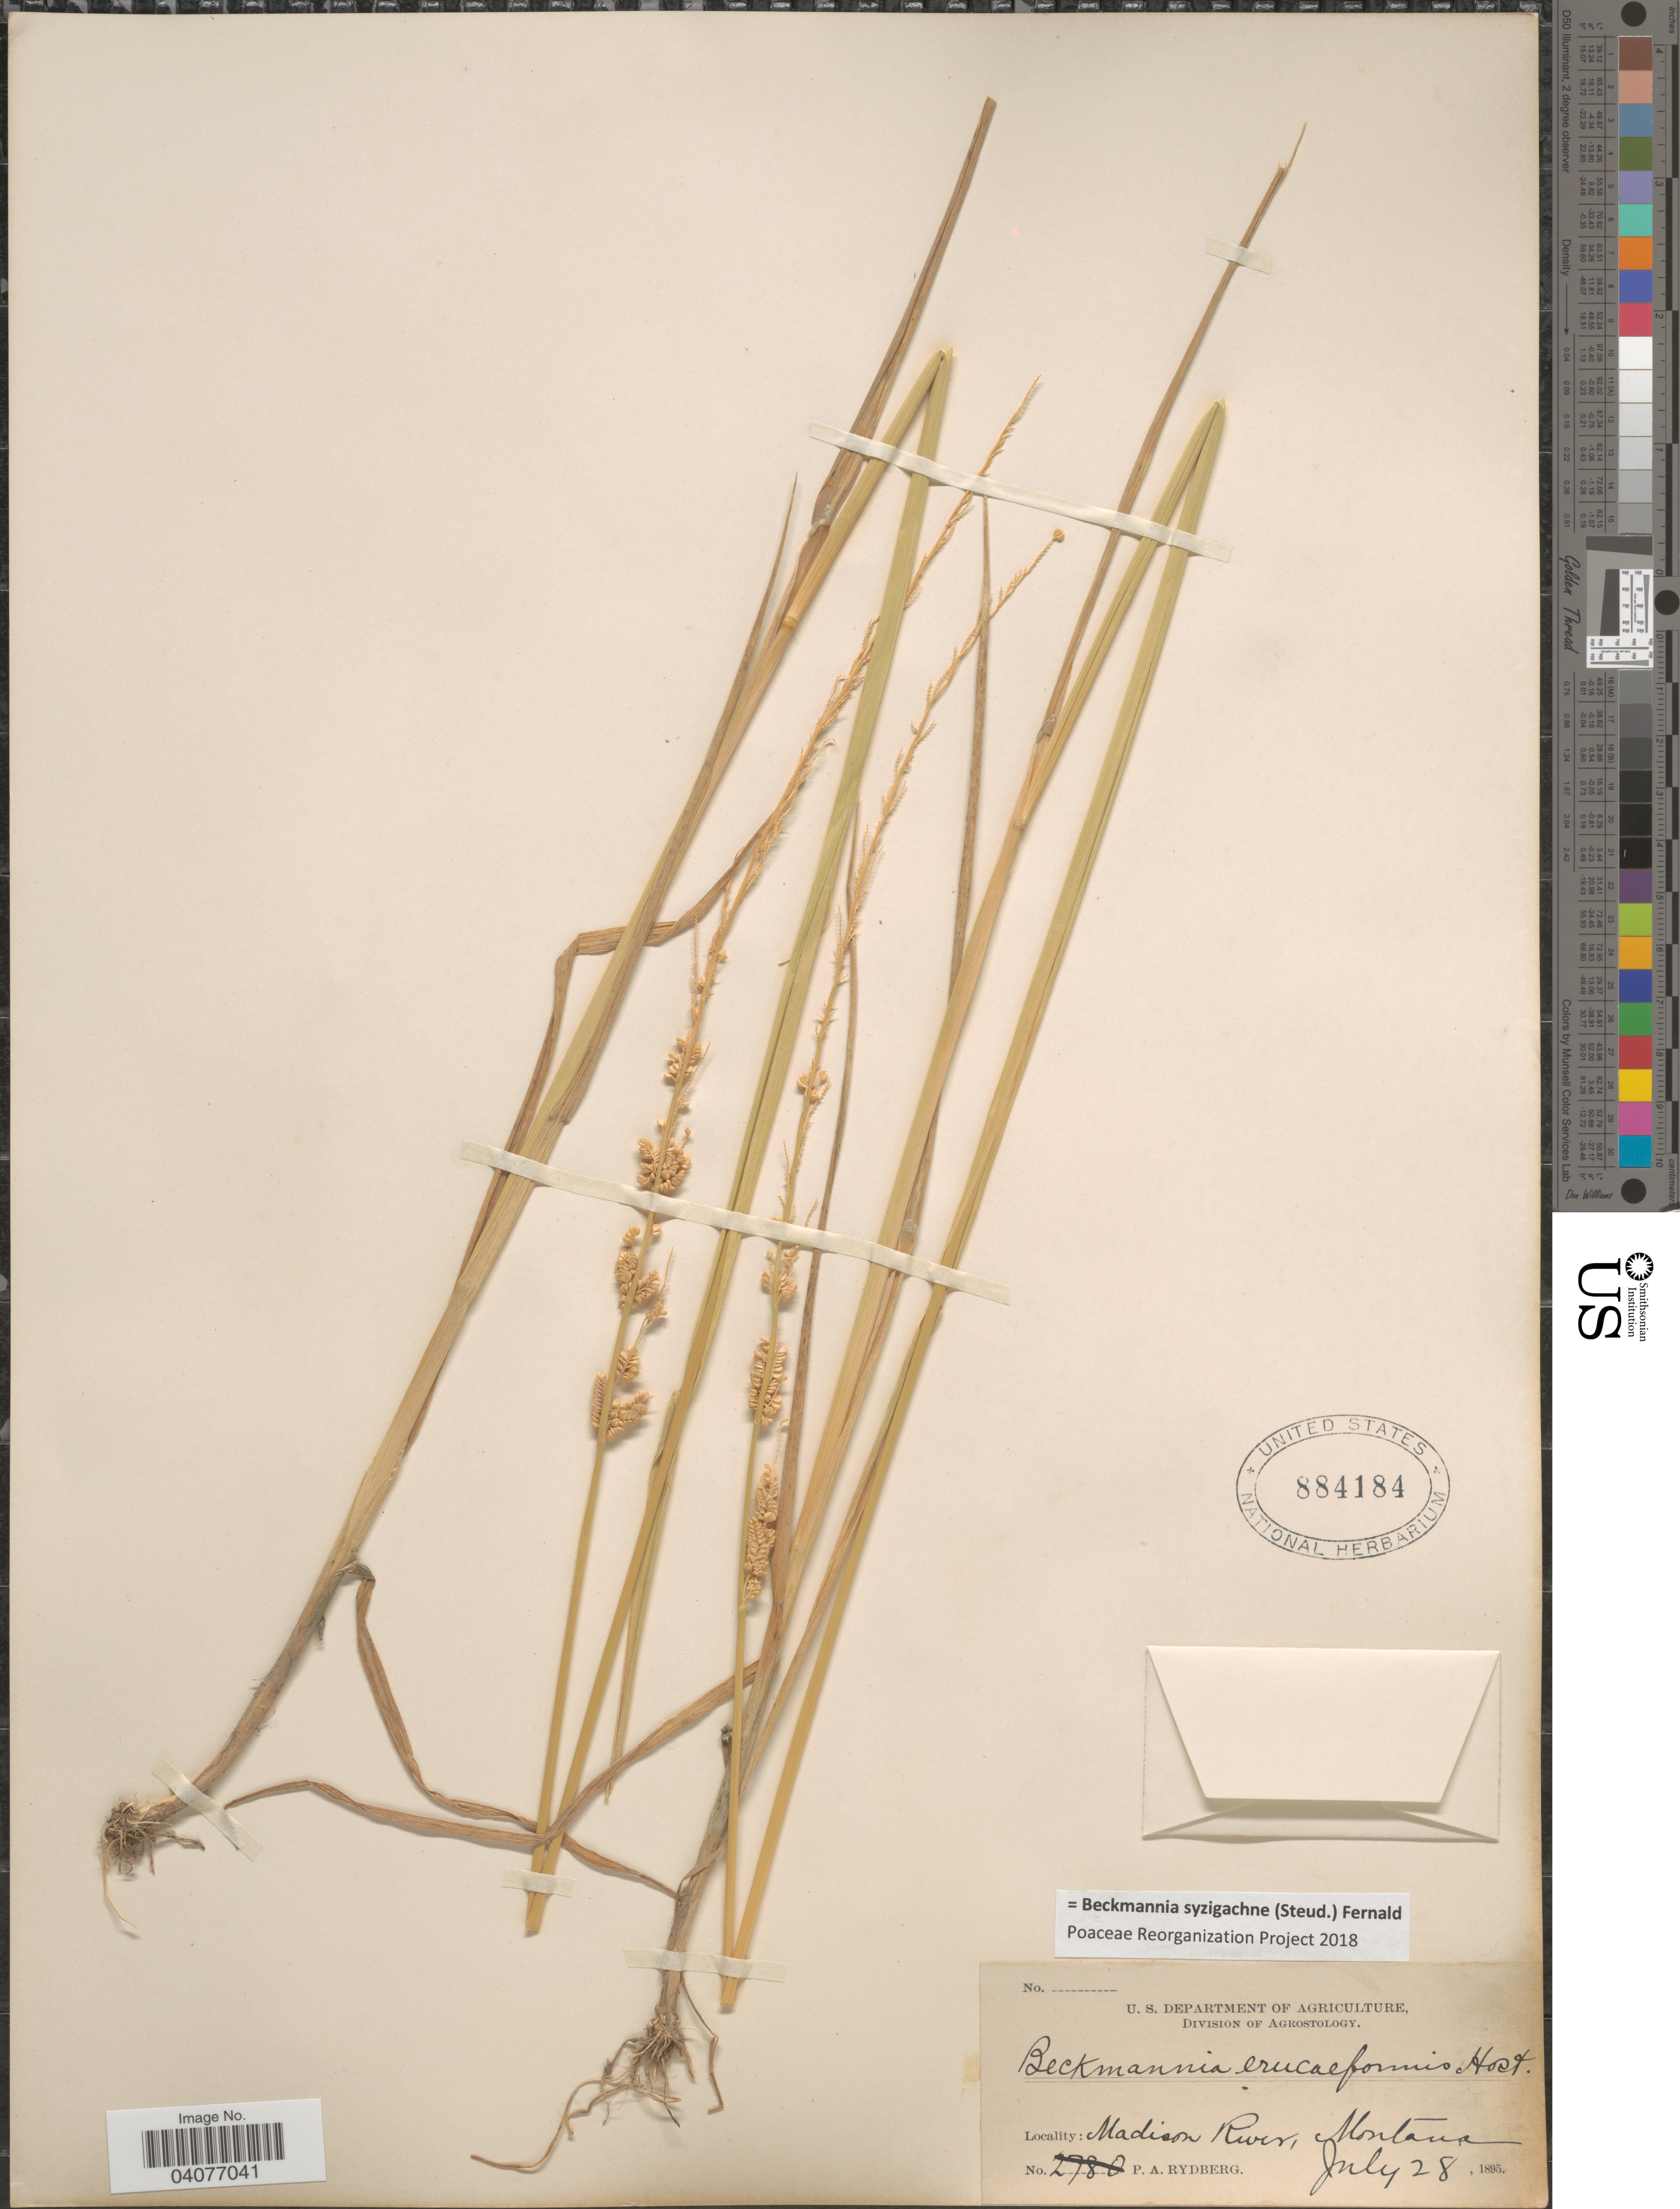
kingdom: Plantae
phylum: Tracheophyta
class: Liliopsida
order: Poales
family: Poaceae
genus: Beckmannia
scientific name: Beckmannia syzigachne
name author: (Steud.) Fernald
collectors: P. A. Rydberg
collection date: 1895-07-28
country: United States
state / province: Montana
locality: Madison River.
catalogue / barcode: US 884184